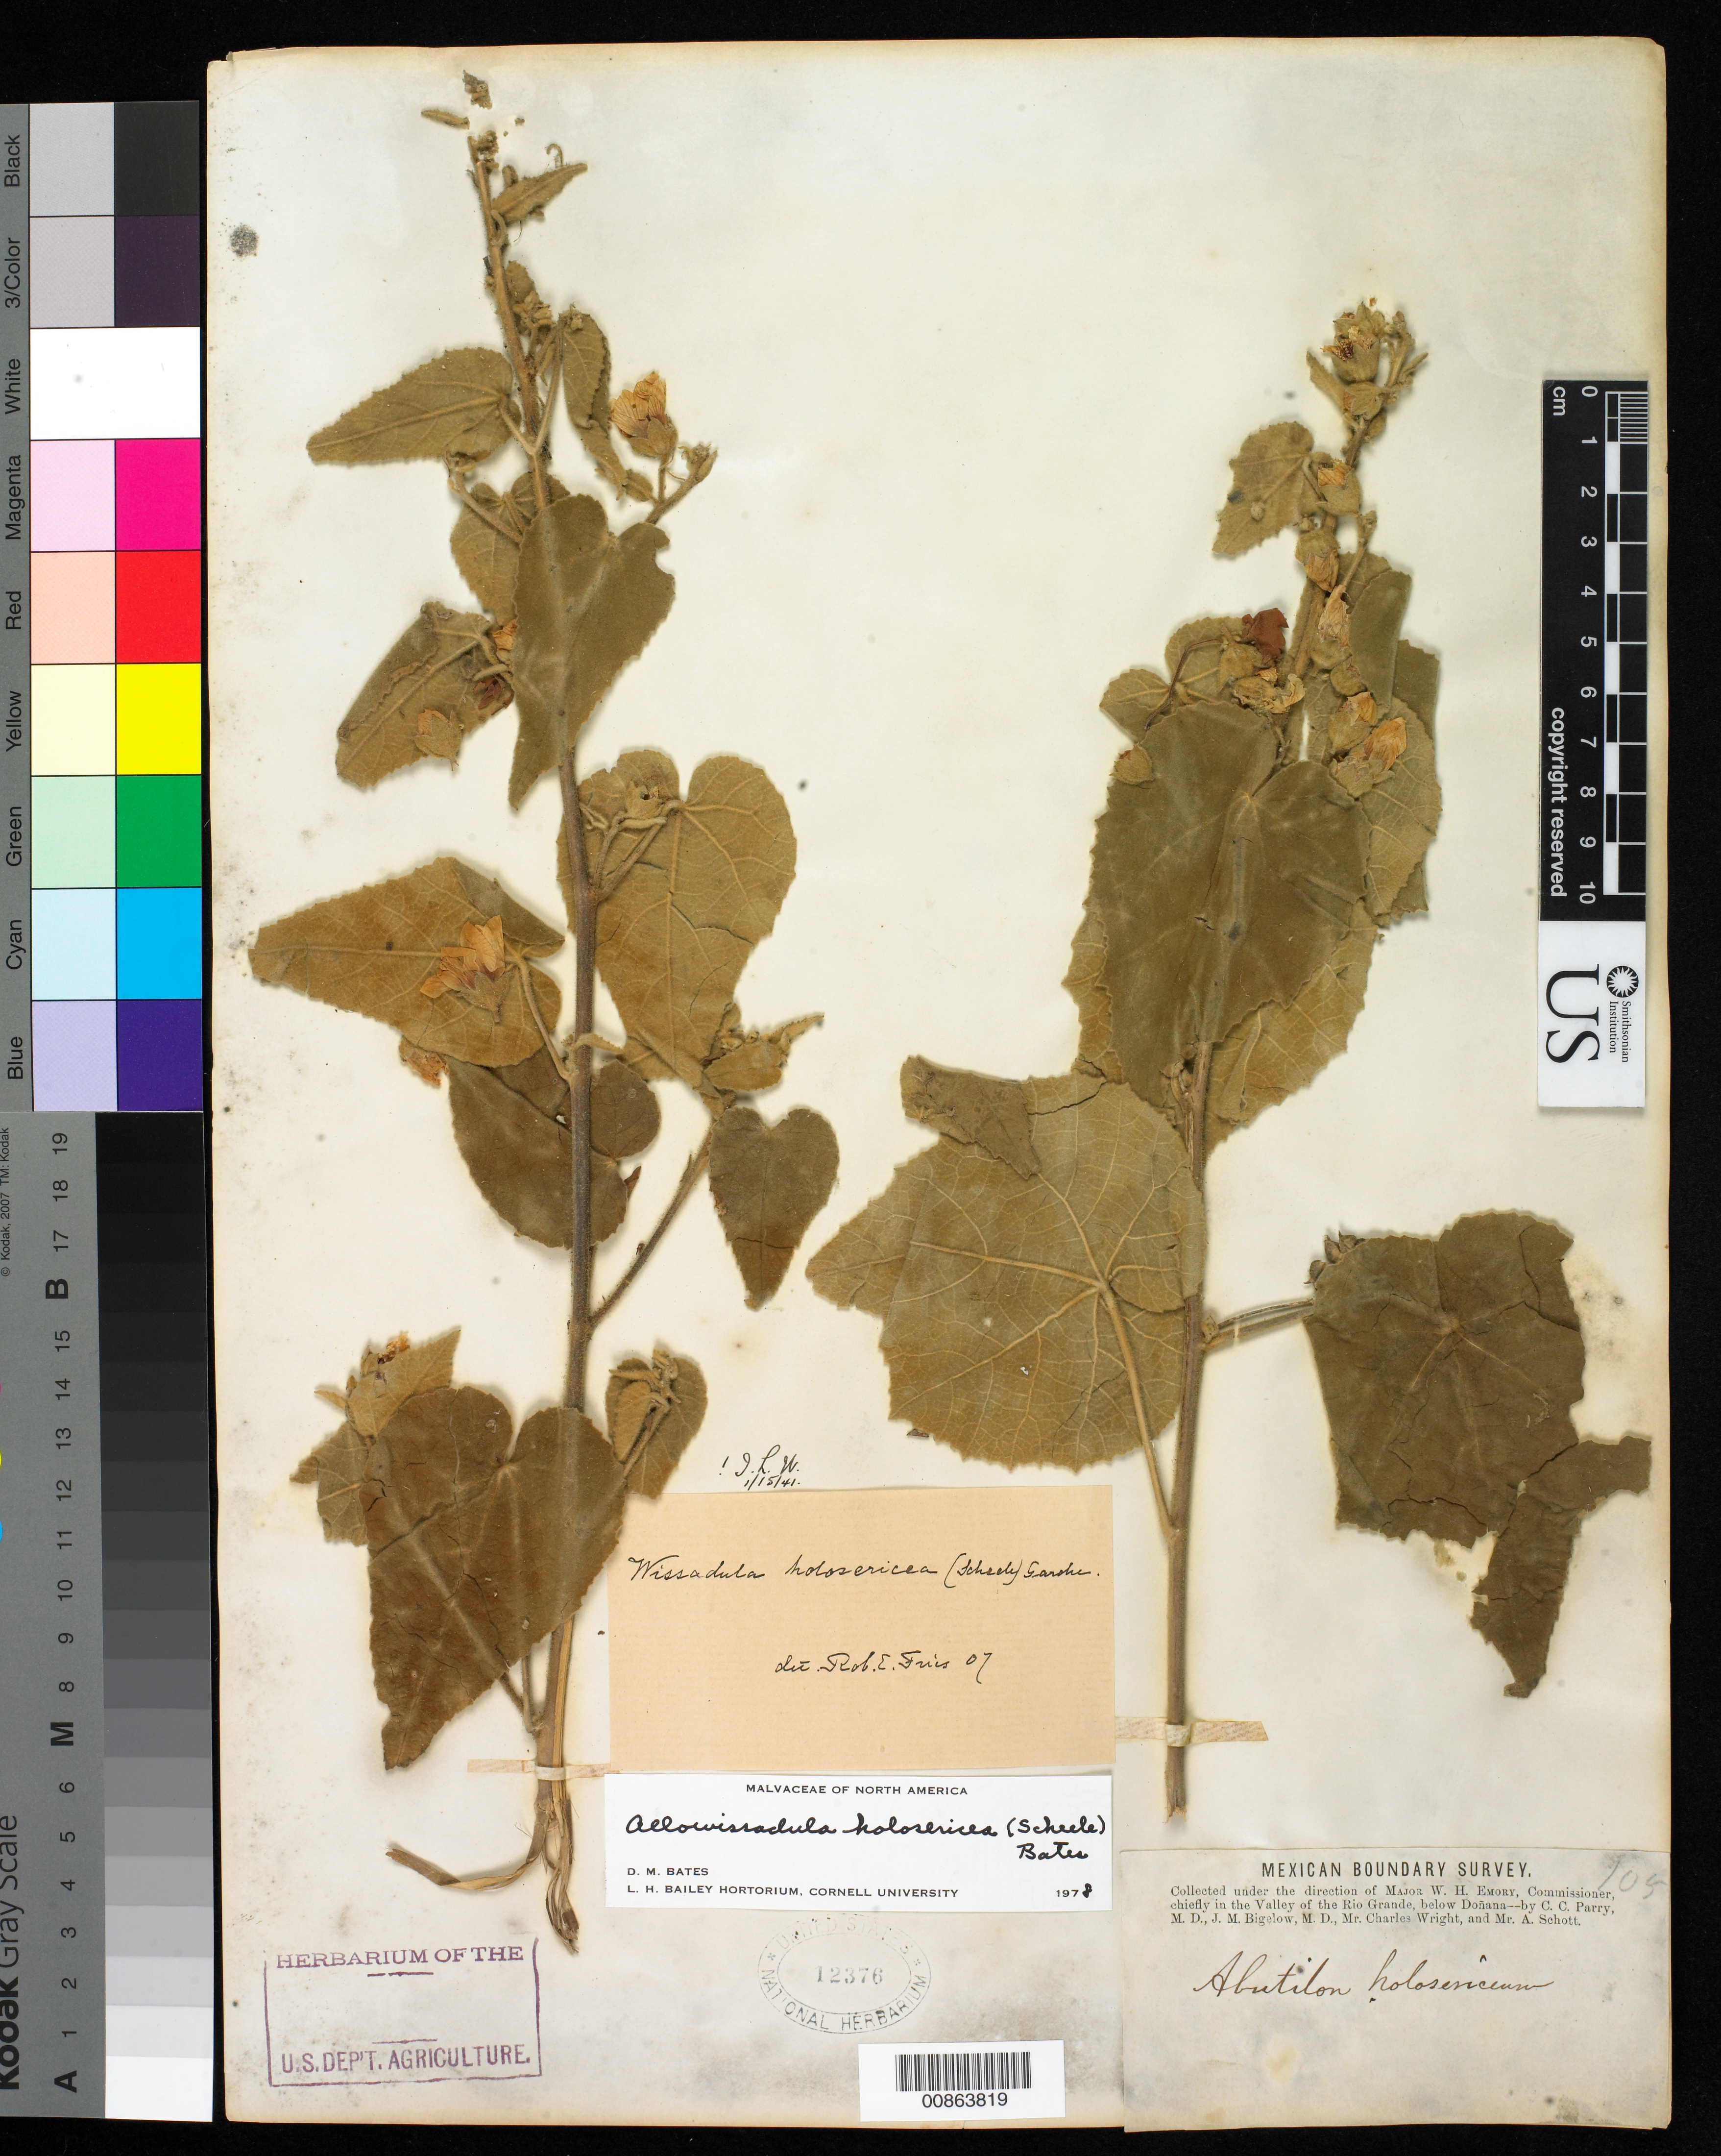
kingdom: Plantae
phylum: Tracheophyta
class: Magnoliopsida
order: Malvales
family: Malvaceae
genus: Allowissadula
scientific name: Allowissadula holosericea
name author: (Scheele) D.M. Bates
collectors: C. C. Parry, J. M. Bigelow, C. Wright & A. C. V. Schott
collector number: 105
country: United States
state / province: New Mexico / Texas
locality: Valley of the Rio Grande, below Doñana.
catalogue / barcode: US 12376